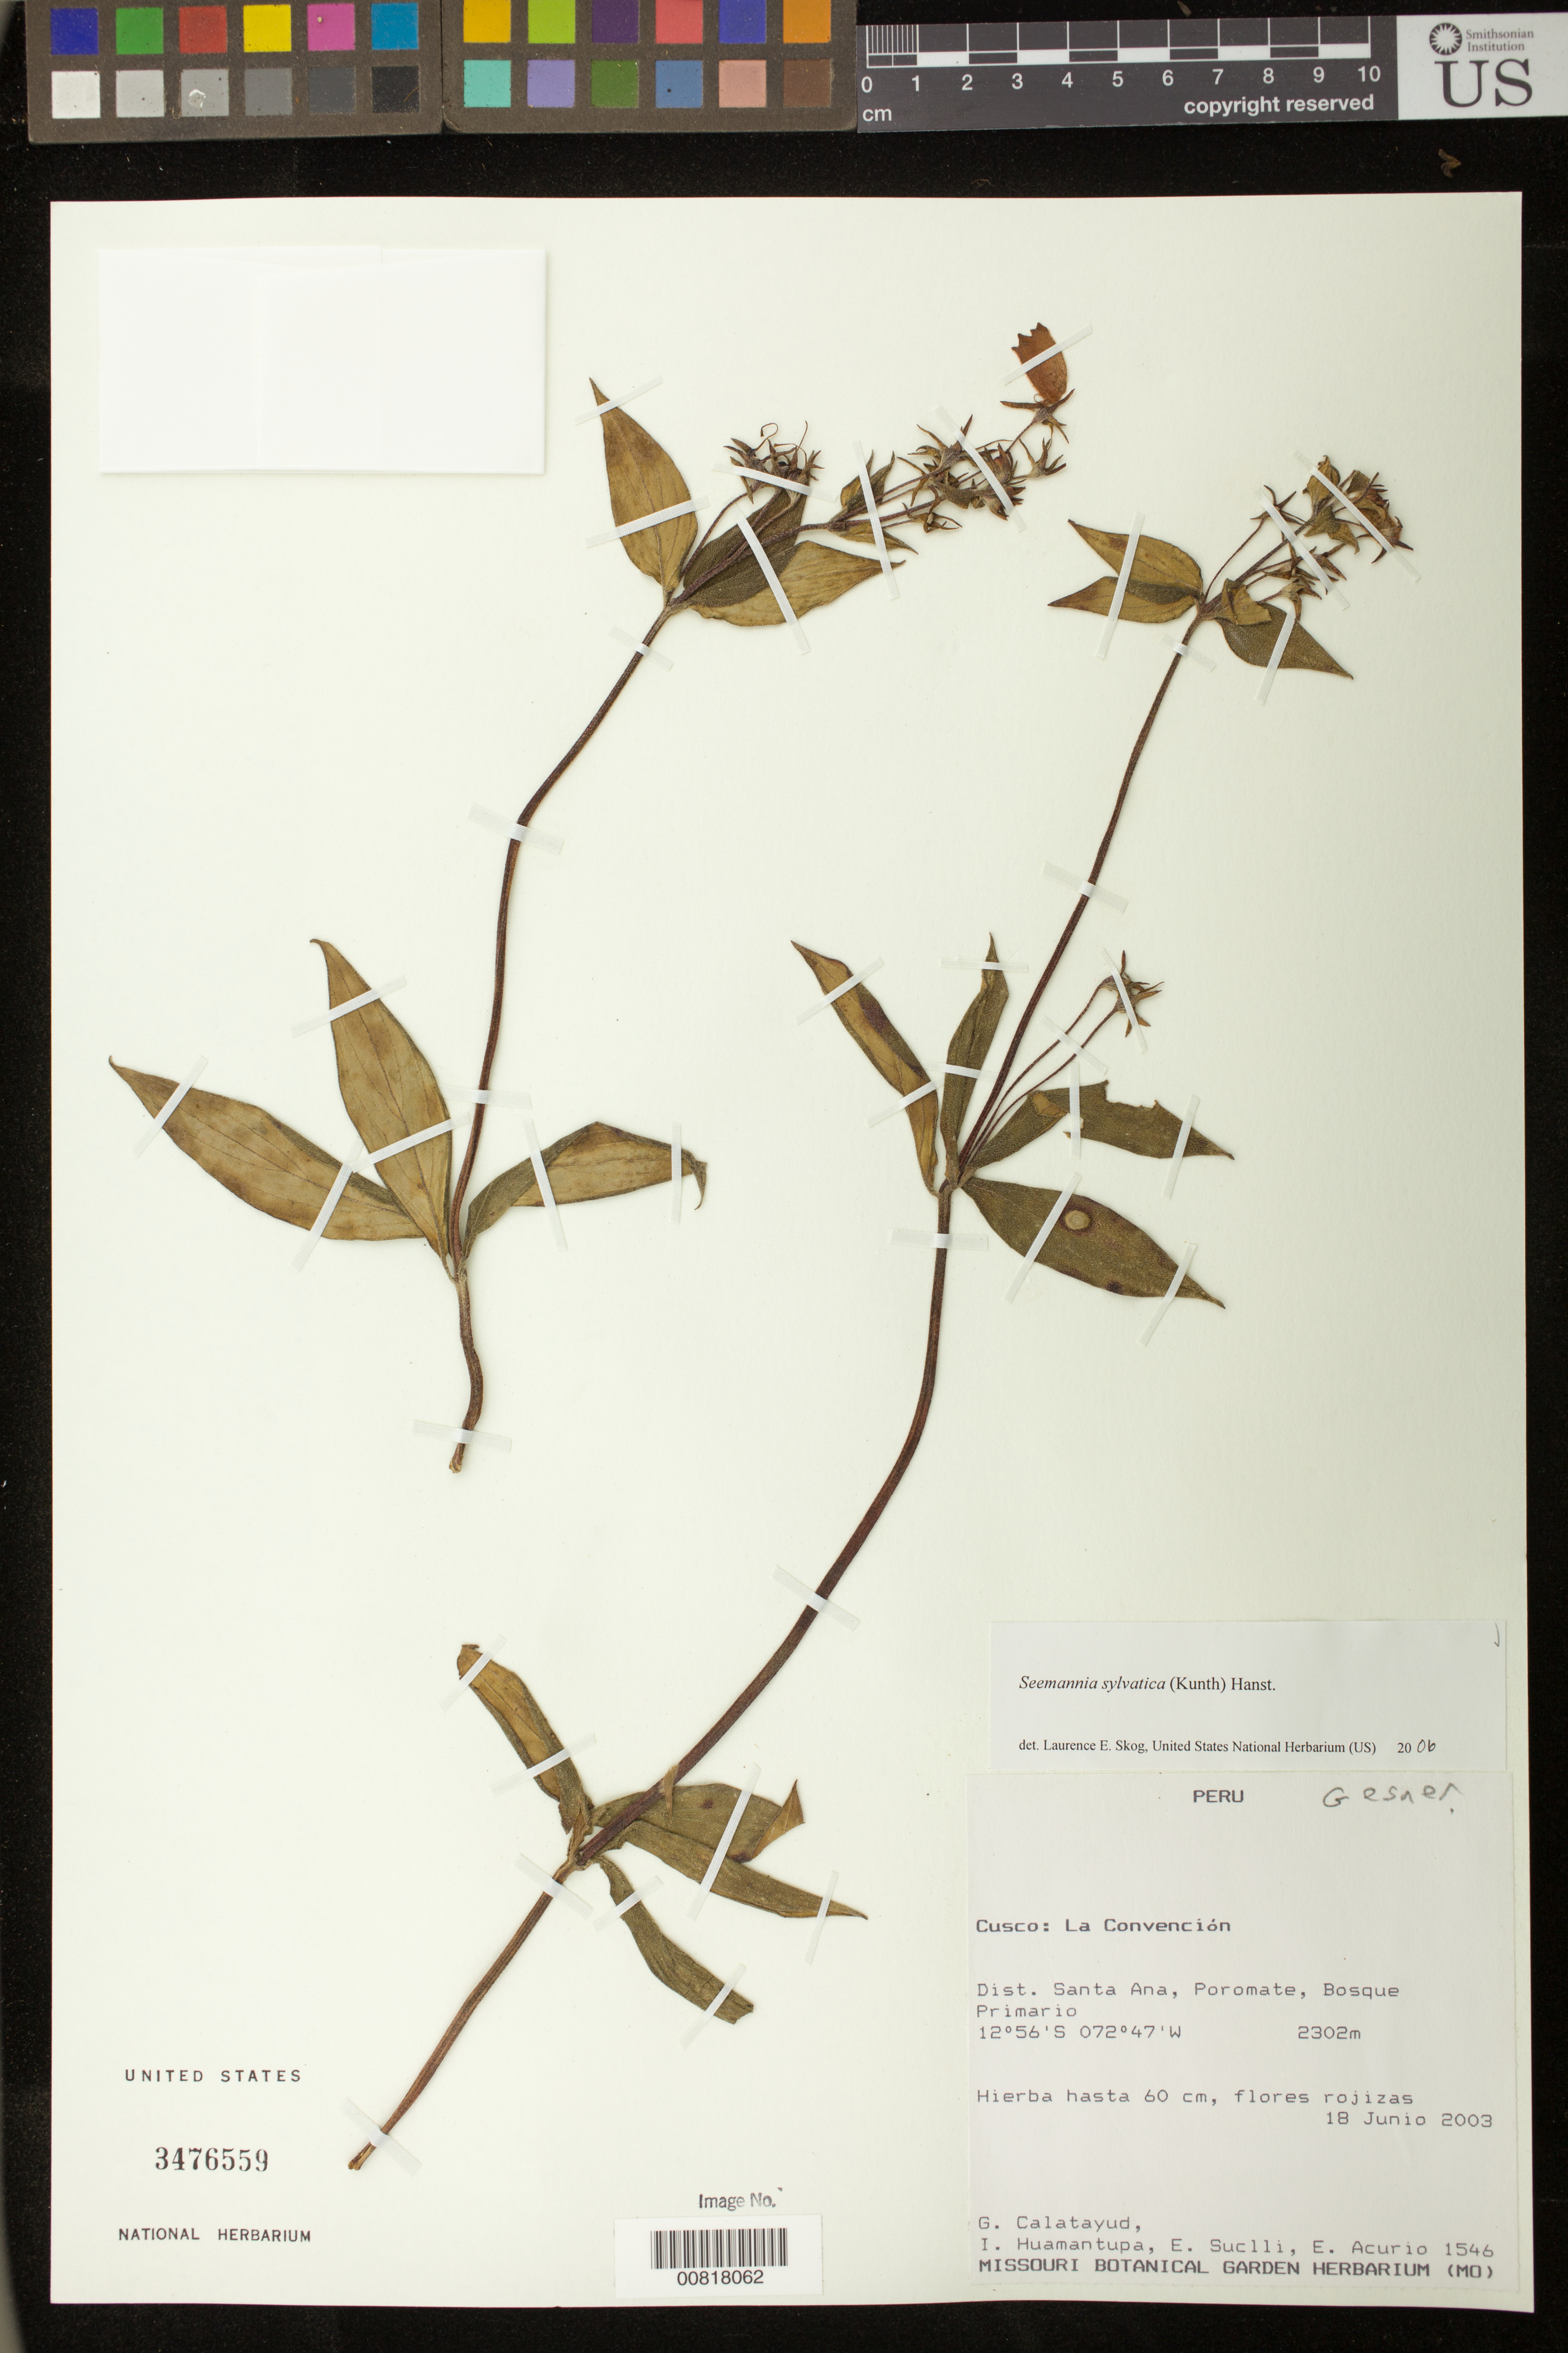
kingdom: Plantae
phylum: Tracheophyta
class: Magnoliopsida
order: Lamiales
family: Gesneriaceae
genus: Seemannia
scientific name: Seemannia sylvatica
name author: (Kunth) Hanst.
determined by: Skog, Laurence E.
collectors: G. Calatayud, I. Huamantupa, E. Suclli & E. Acurio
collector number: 1546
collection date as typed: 18 Jun 2003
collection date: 2003-06-18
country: Peru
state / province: Cusco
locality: Cusco: La Convención. Dist. Santa Ana, Poromate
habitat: Bosque primario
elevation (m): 2302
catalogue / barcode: US 3476559